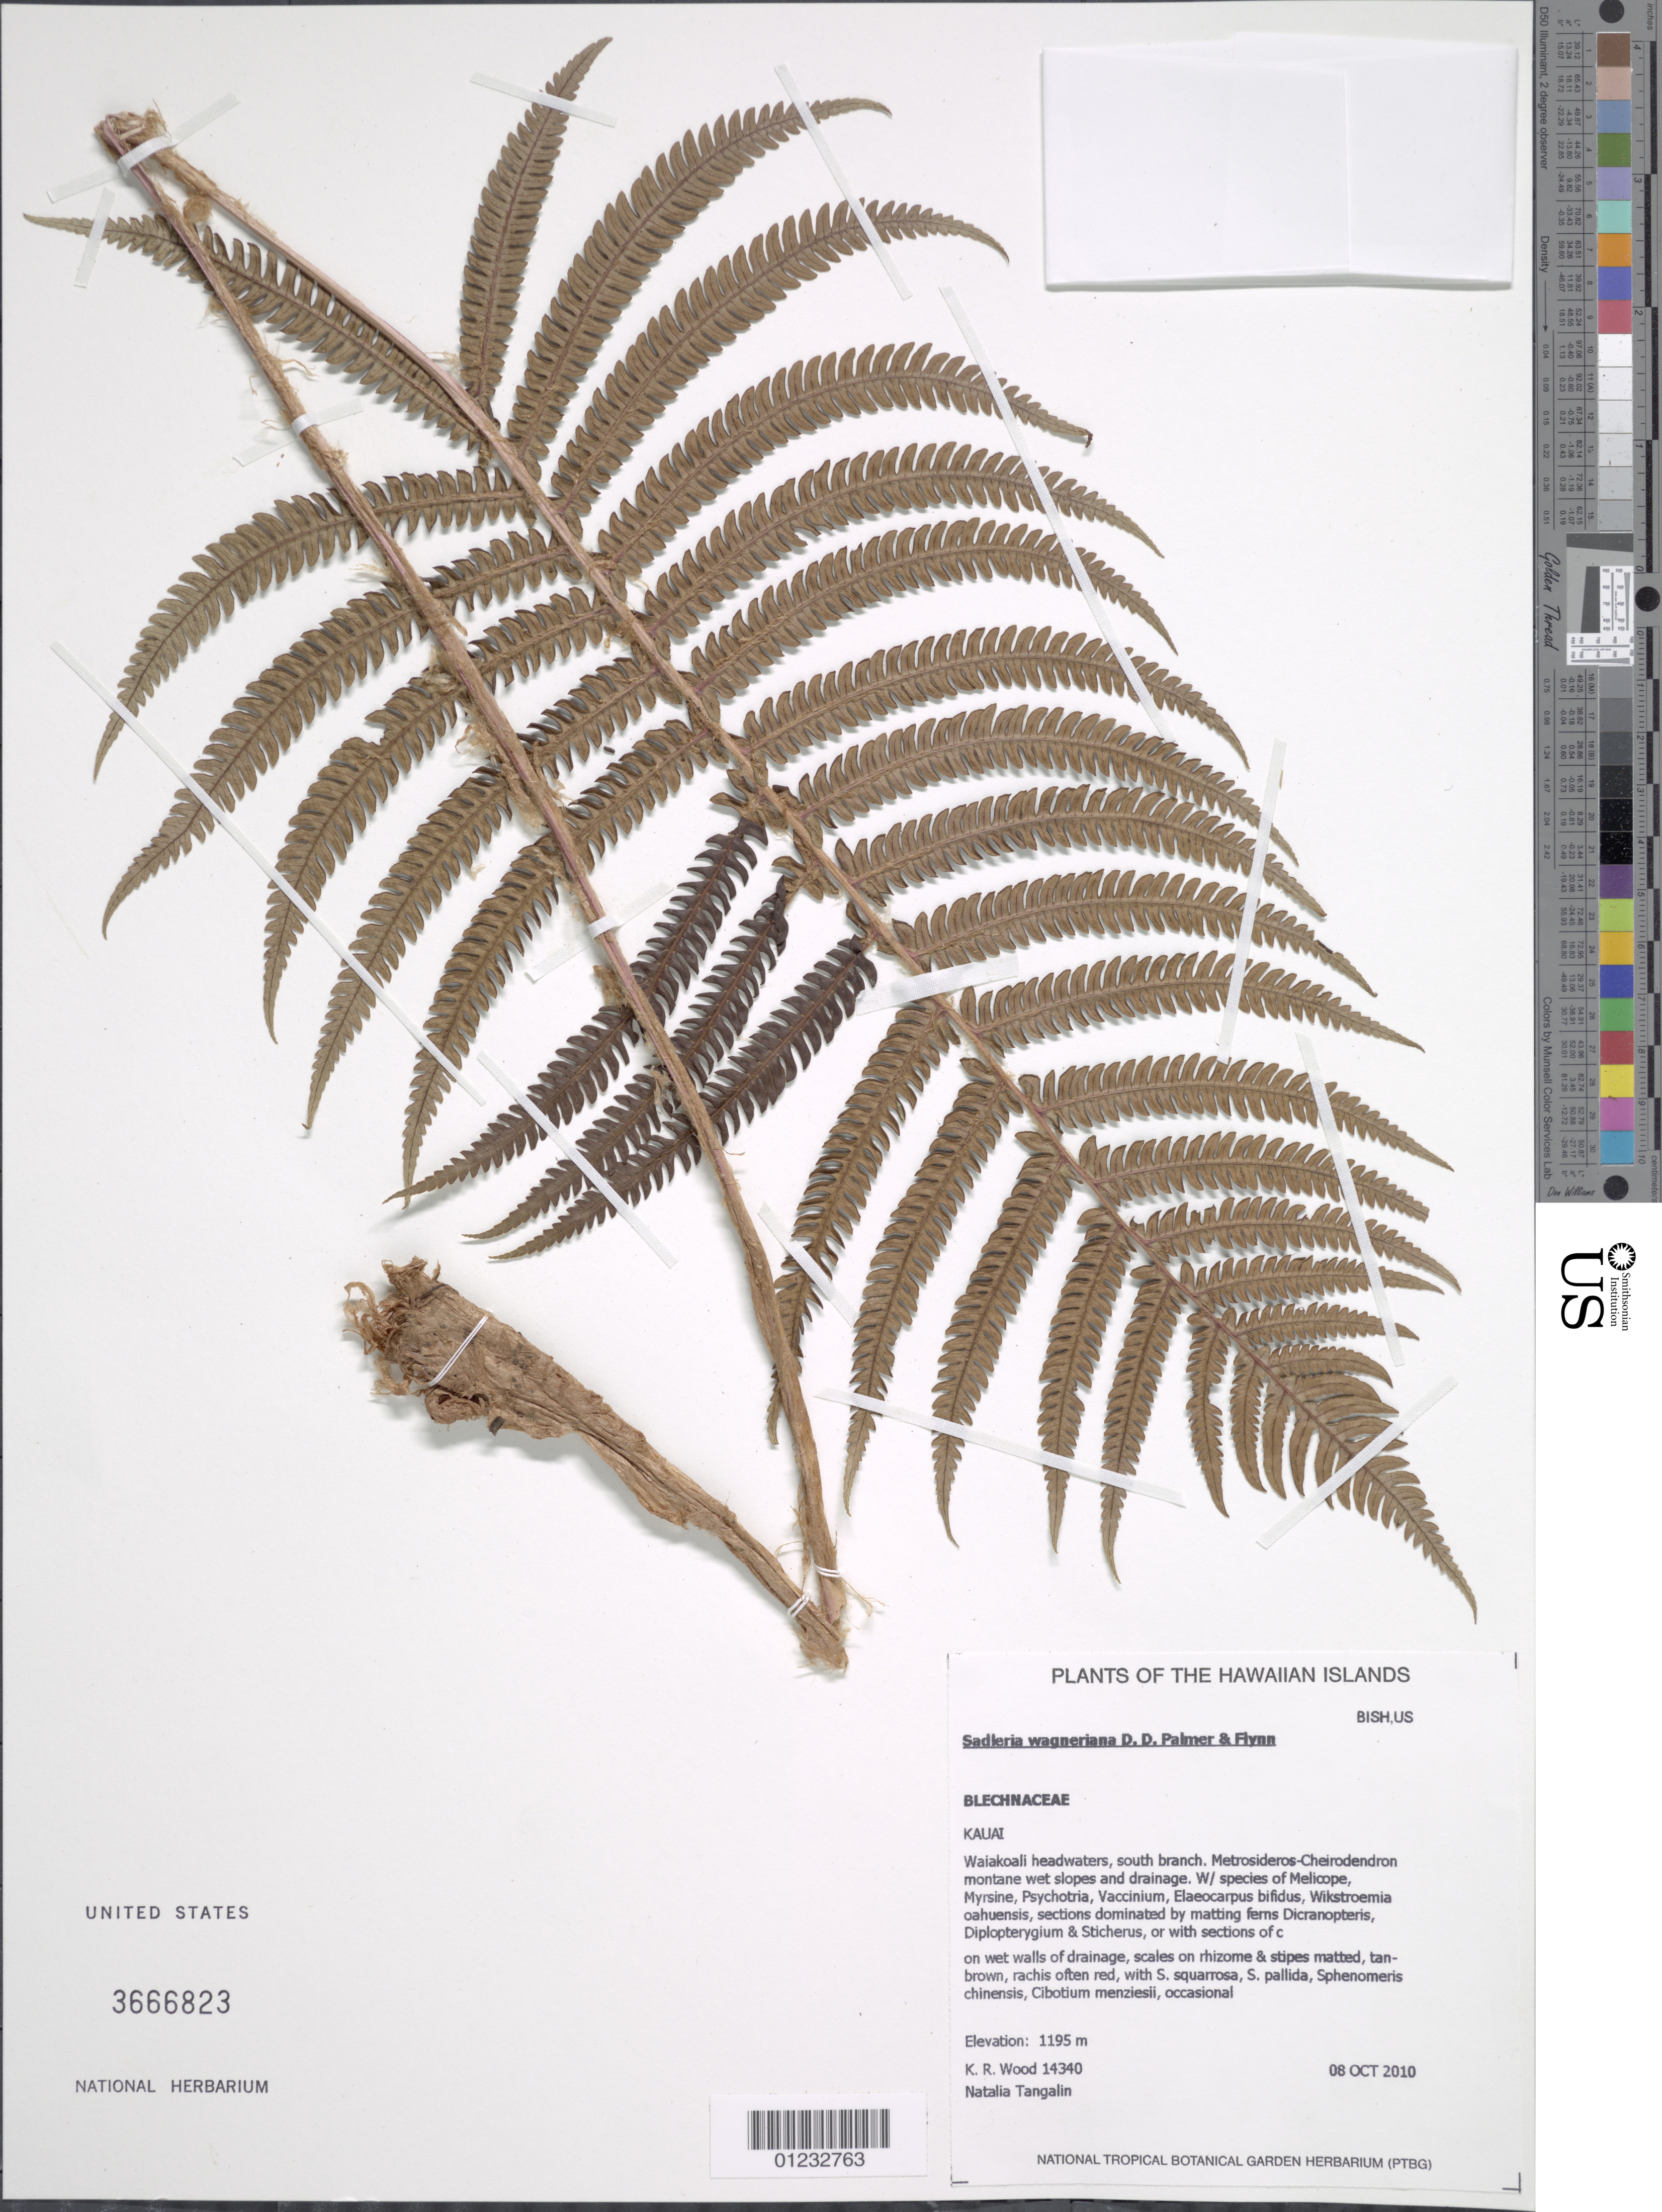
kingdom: Plantae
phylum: Tracheophyta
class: Polypodiopsida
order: Polypodiales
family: Blechnaceae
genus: Sadleria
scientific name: Sadleria wagneriana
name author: D.D. Palmer & Flynn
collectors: K. R. Wood & N. Tangalin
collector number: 14340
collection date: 2010-10-08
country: United States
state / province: Hawaii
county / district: Kauai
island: Kaua'i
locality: Waiakoali headwaters, south branch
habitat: Montane wet slopes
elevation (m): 1195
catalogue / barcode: US 3666823